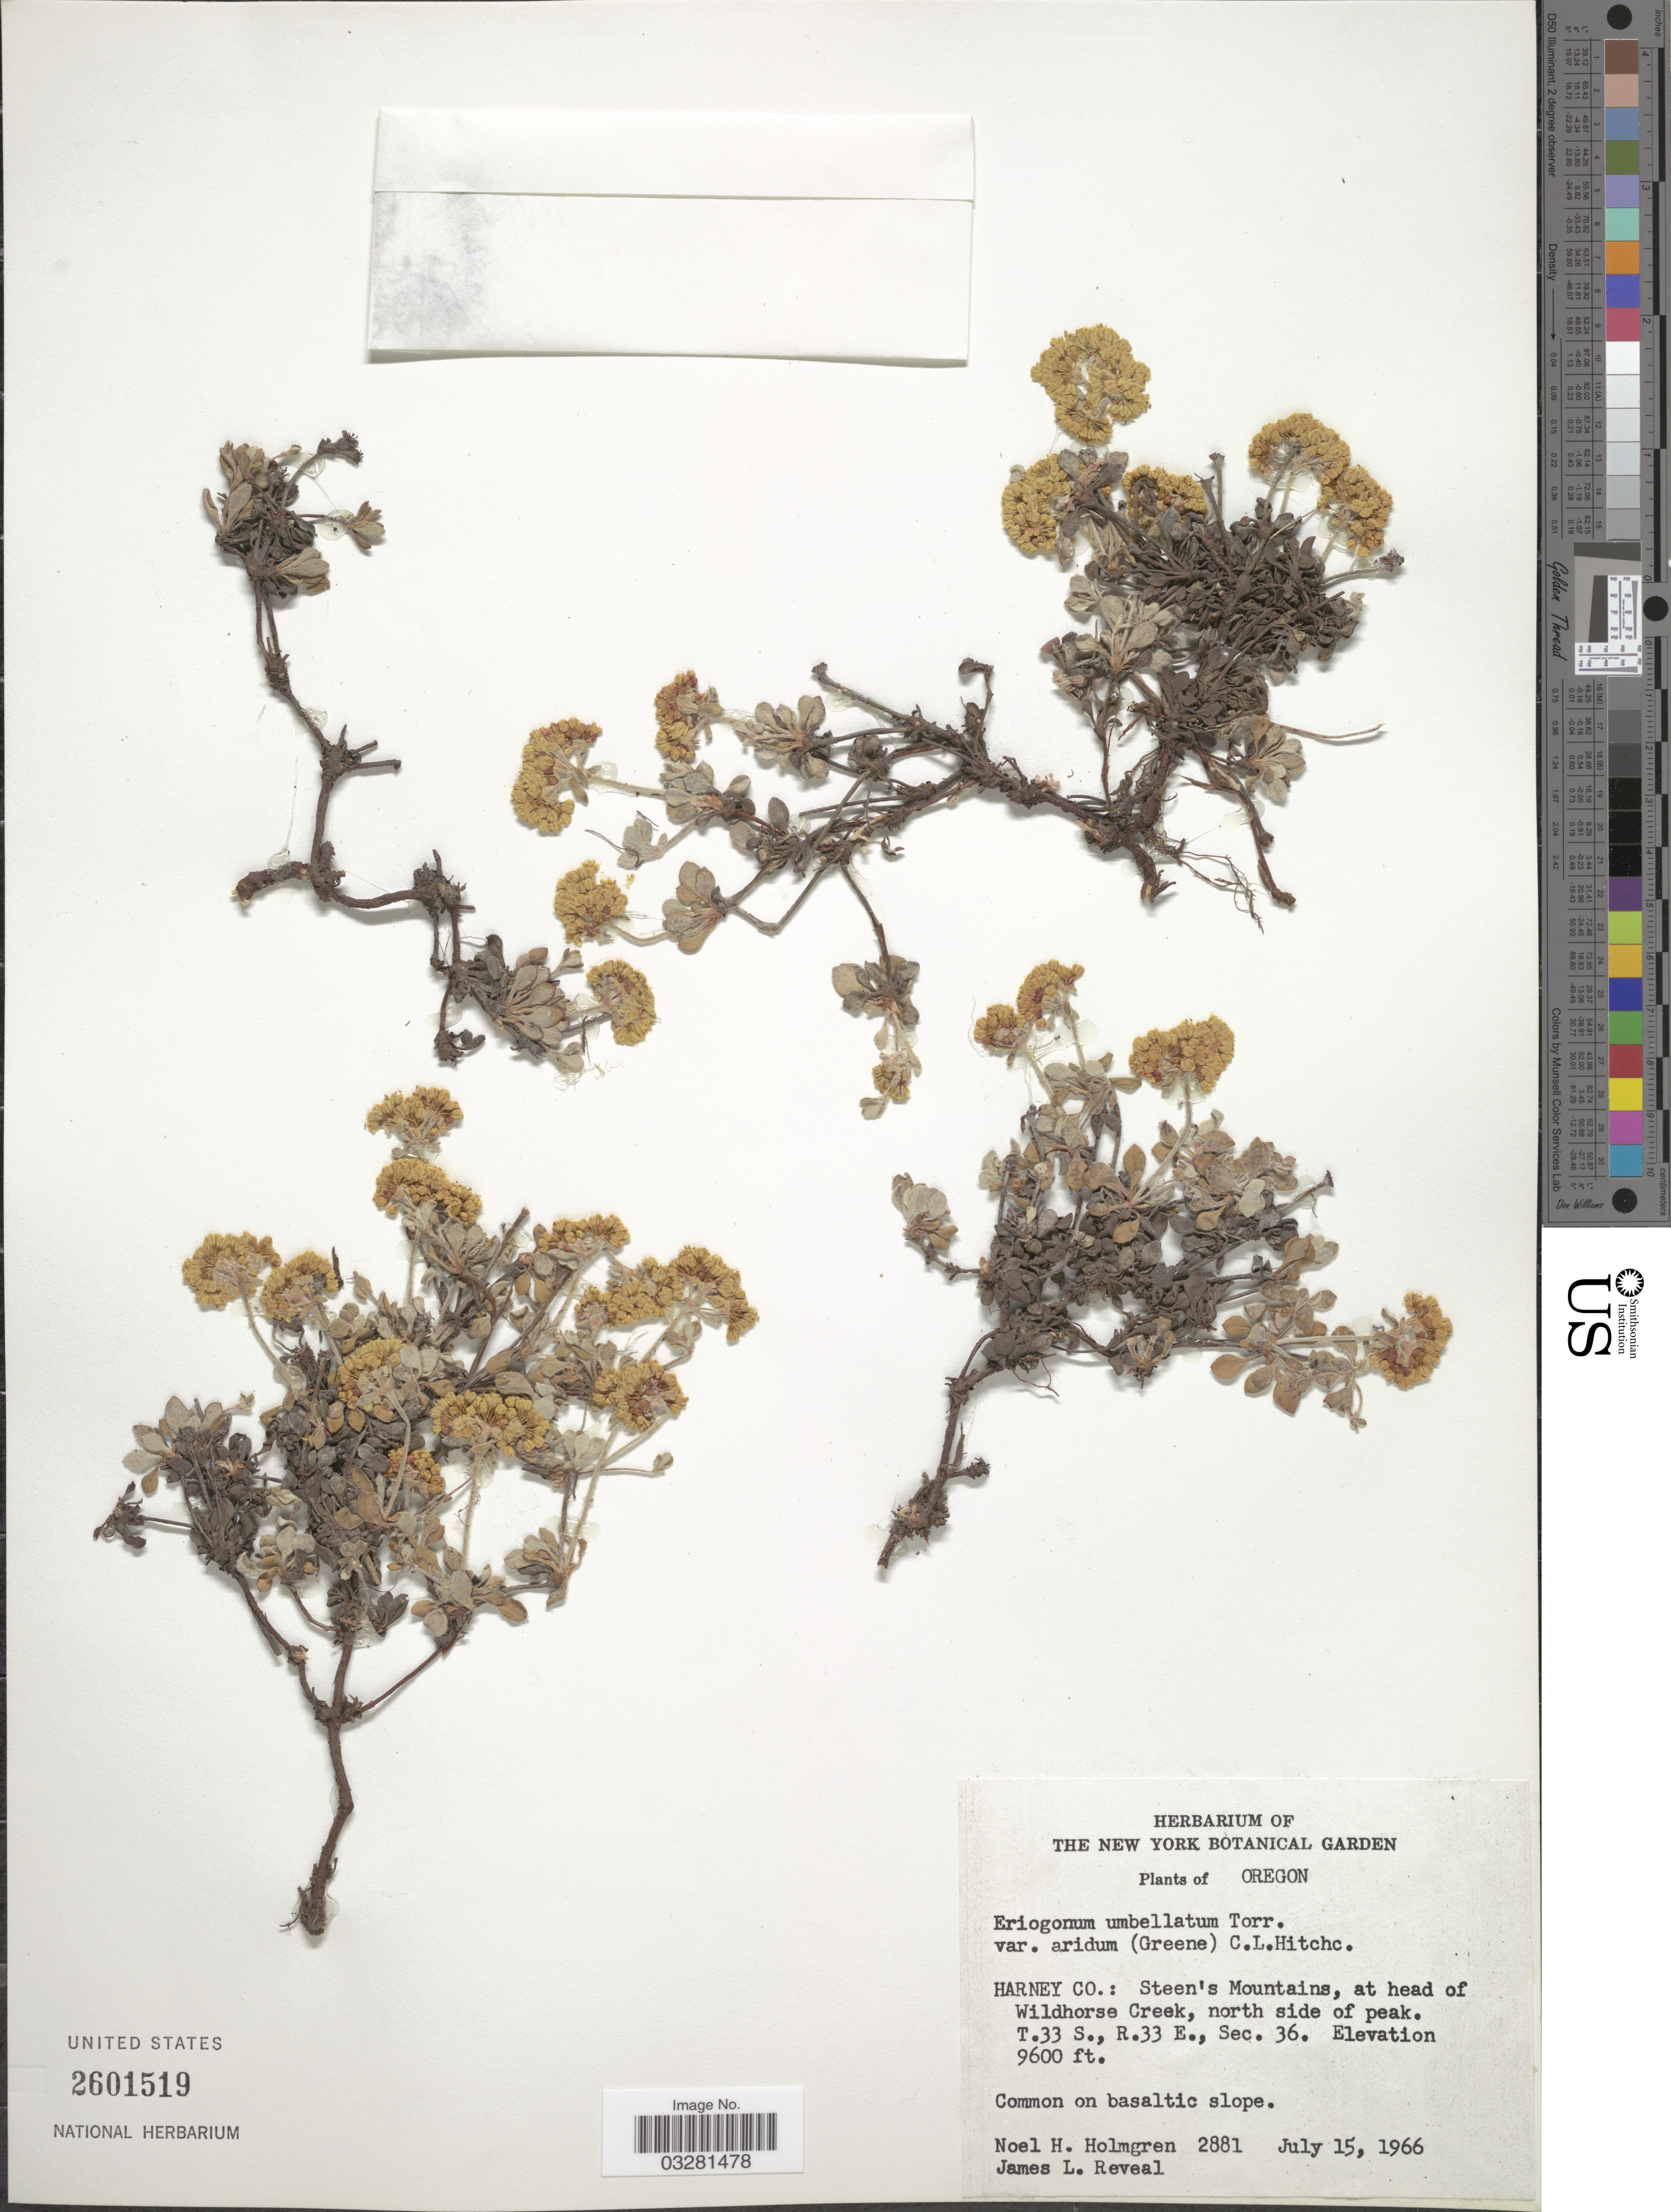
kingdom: Plantae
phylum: Tracheophyta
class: Magnoliopsida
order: Caryophyllales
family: Polygonaceae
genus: Eriogonum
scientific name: Eriogonum umbellatum var. aridum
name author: (S.W. Greene) C.L. Hitchc.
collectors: N. H. Holmgren & J. L. Reveal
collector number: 2881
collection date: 1966-07-15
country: United States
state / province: Oregon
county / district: Harney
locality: Harney Co.: Steen's Mountains, at head of Wildhorse Creek, north side of peak. T.33S., R.33E., Sec.36.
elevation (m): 2926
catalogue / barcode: US 2601519